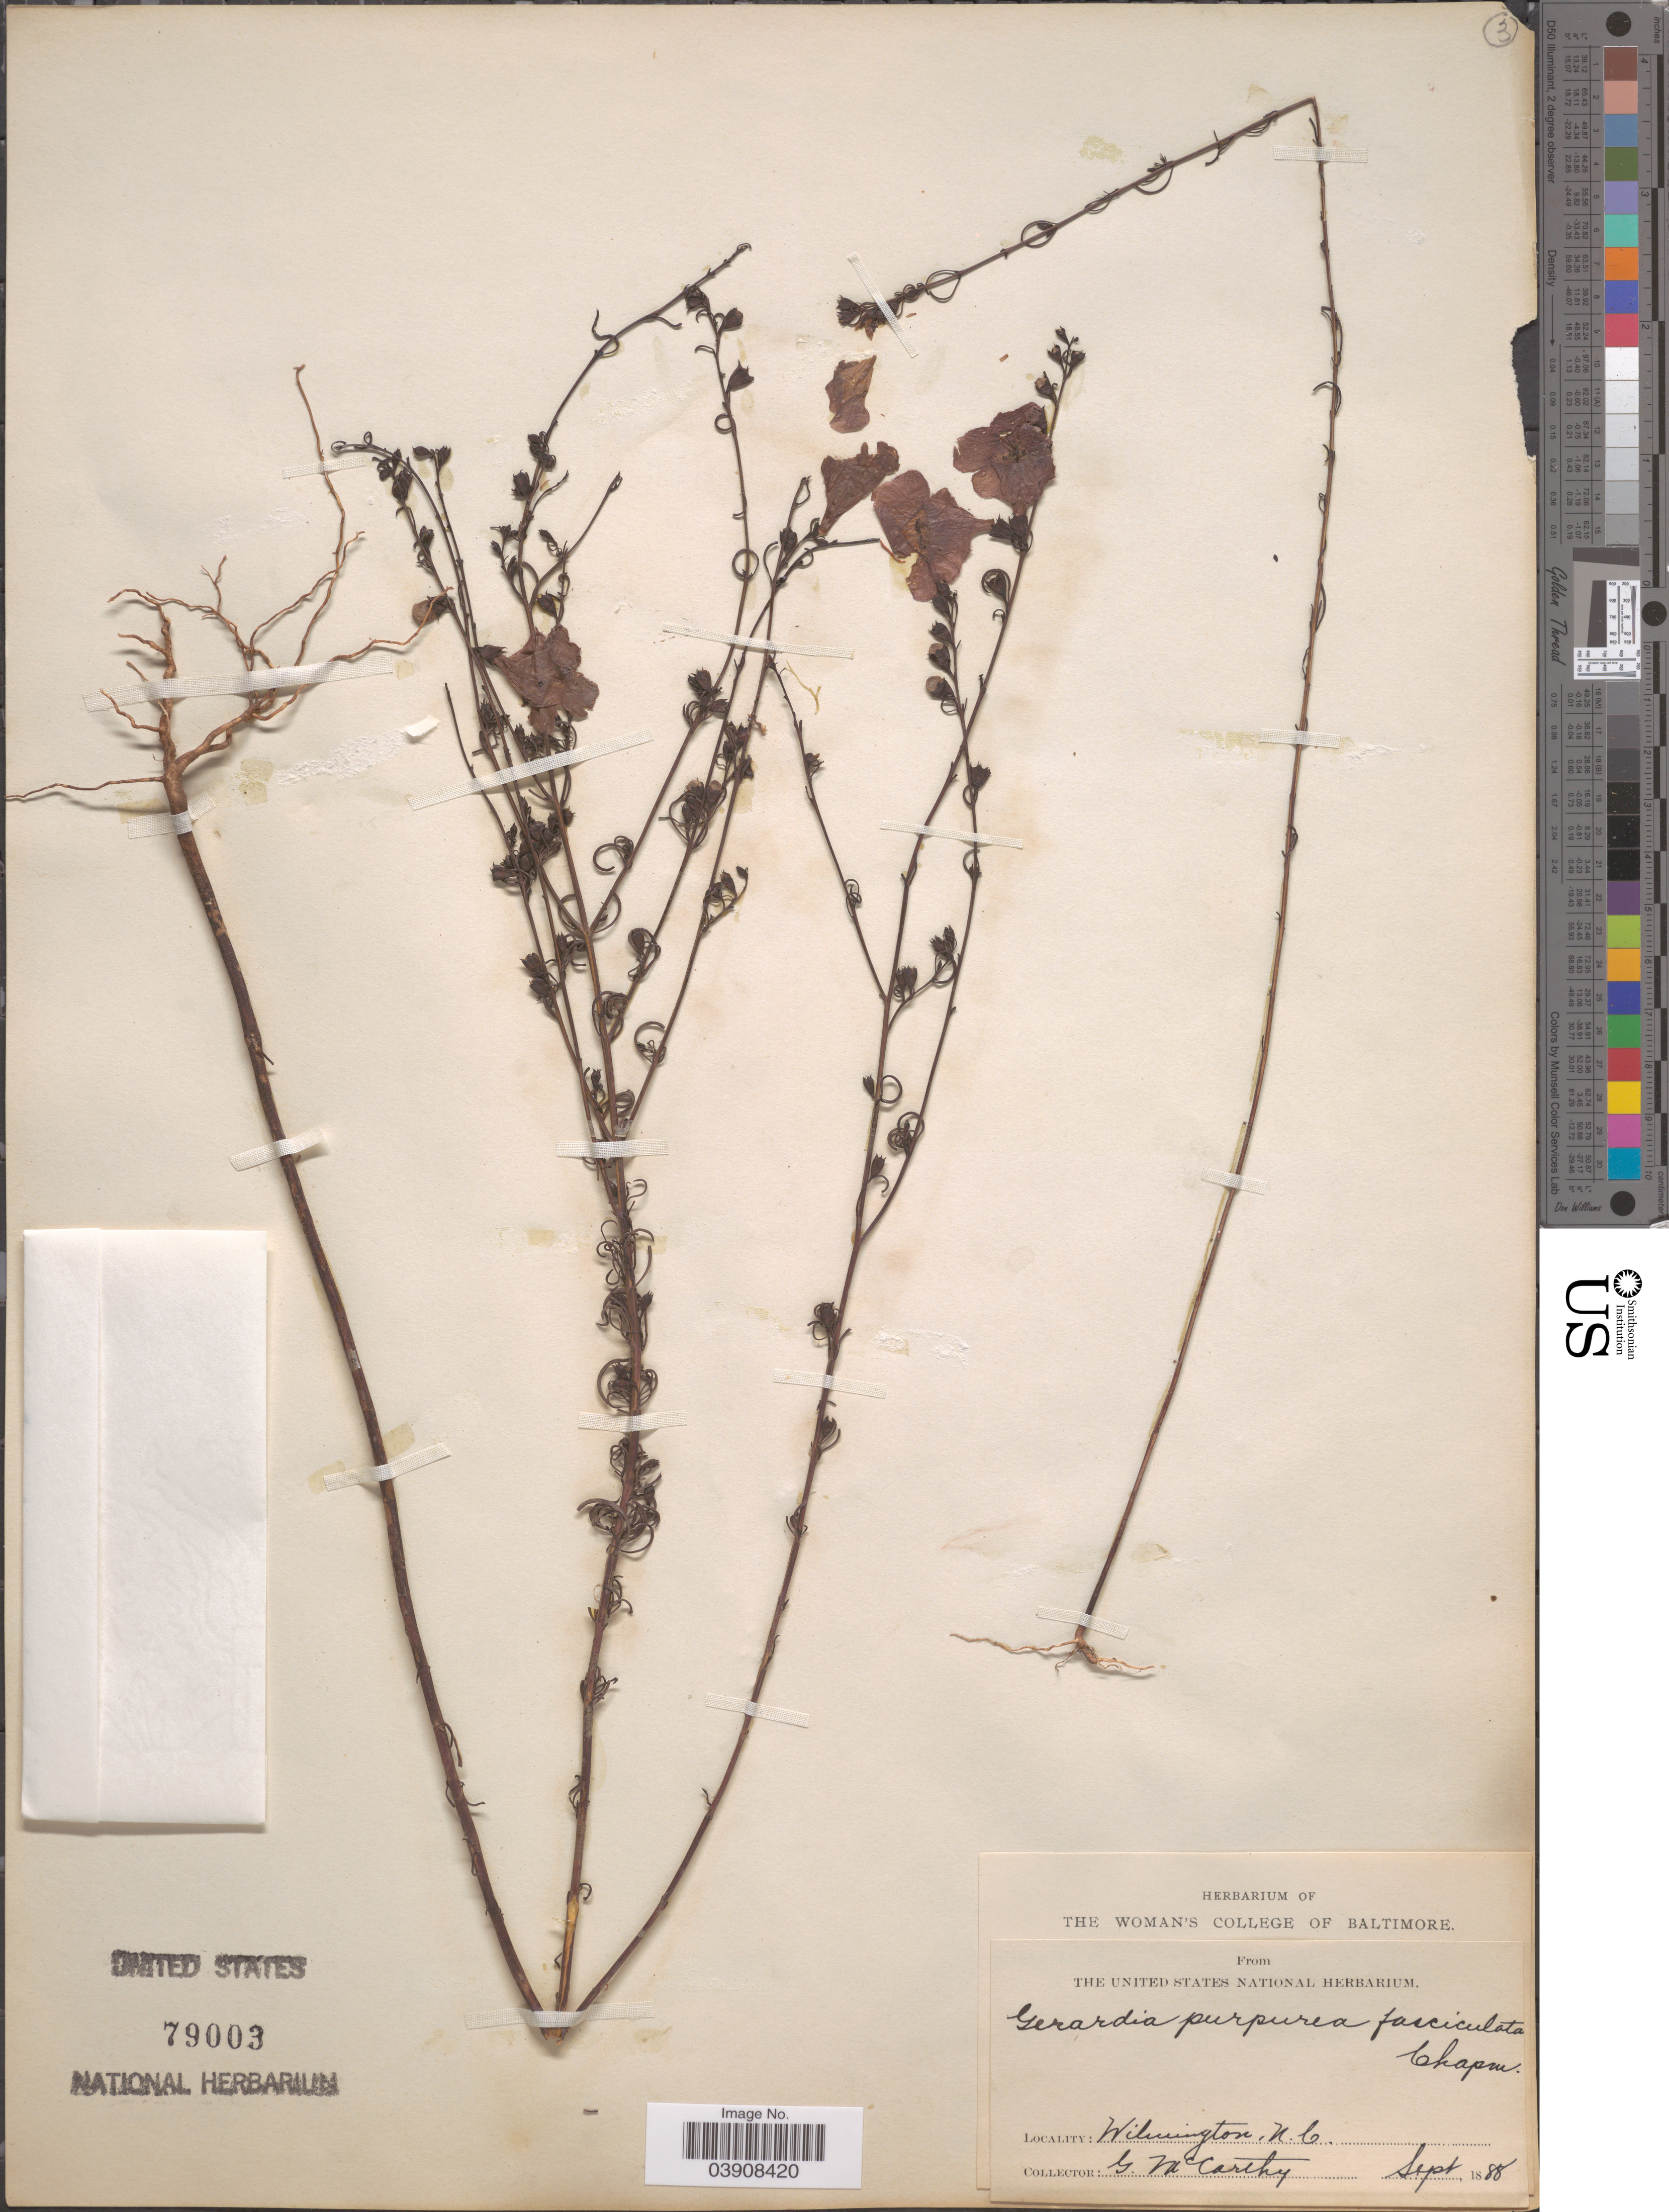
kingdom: Plantae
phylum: Tracheophyta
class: Magnoliopsida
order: Lamiales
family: Orobanchaceae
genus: Agalinis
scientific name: Agalinis purpurea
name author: (L.) Pennell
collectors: G. M. McCarthy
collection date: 1888-09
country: United States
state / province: North Carolina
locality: Wilmington.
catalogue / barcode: US 79003